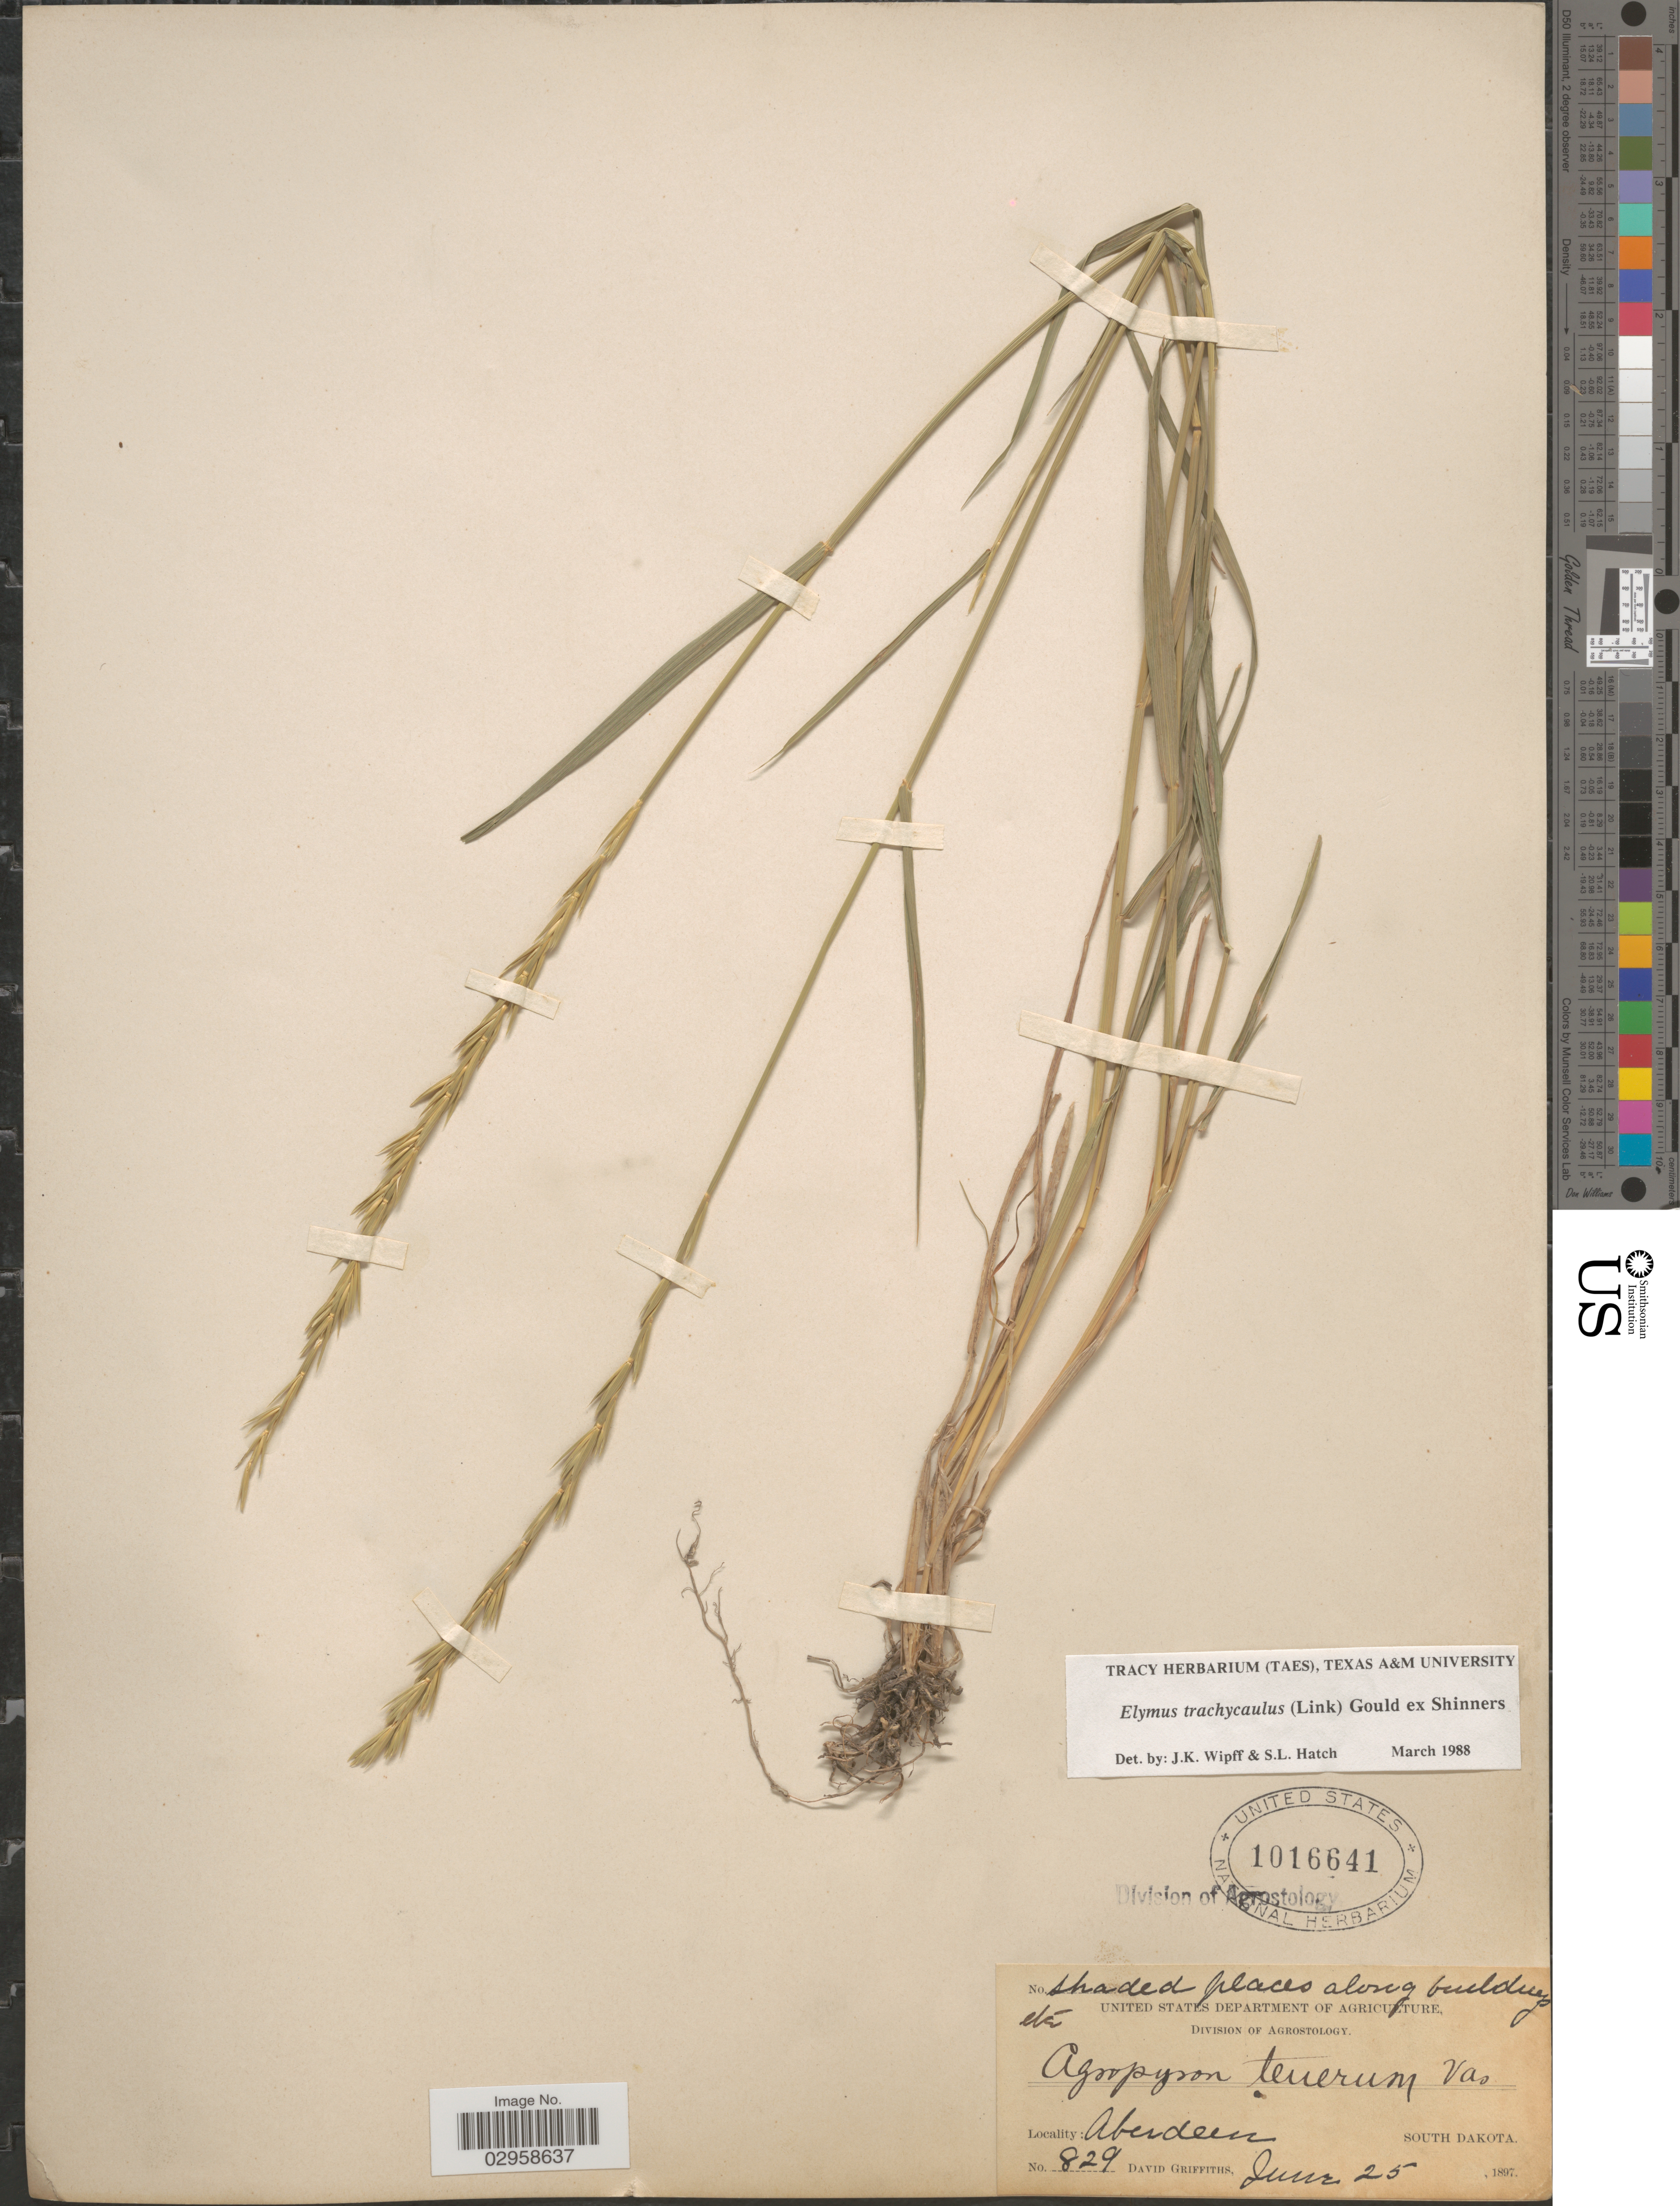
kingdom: Plantae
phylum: Tracheophyta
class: Liliopsida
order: Poales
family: Poaceae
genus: Elymus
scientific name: Elymus trachycaulus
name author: (Link) Gould ex Shinners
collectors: D. Griffiths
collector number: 829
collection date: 1897-06-25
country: United States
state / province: South Dakota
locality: Along buildings. Aberdeen.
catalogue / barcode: US 1016641